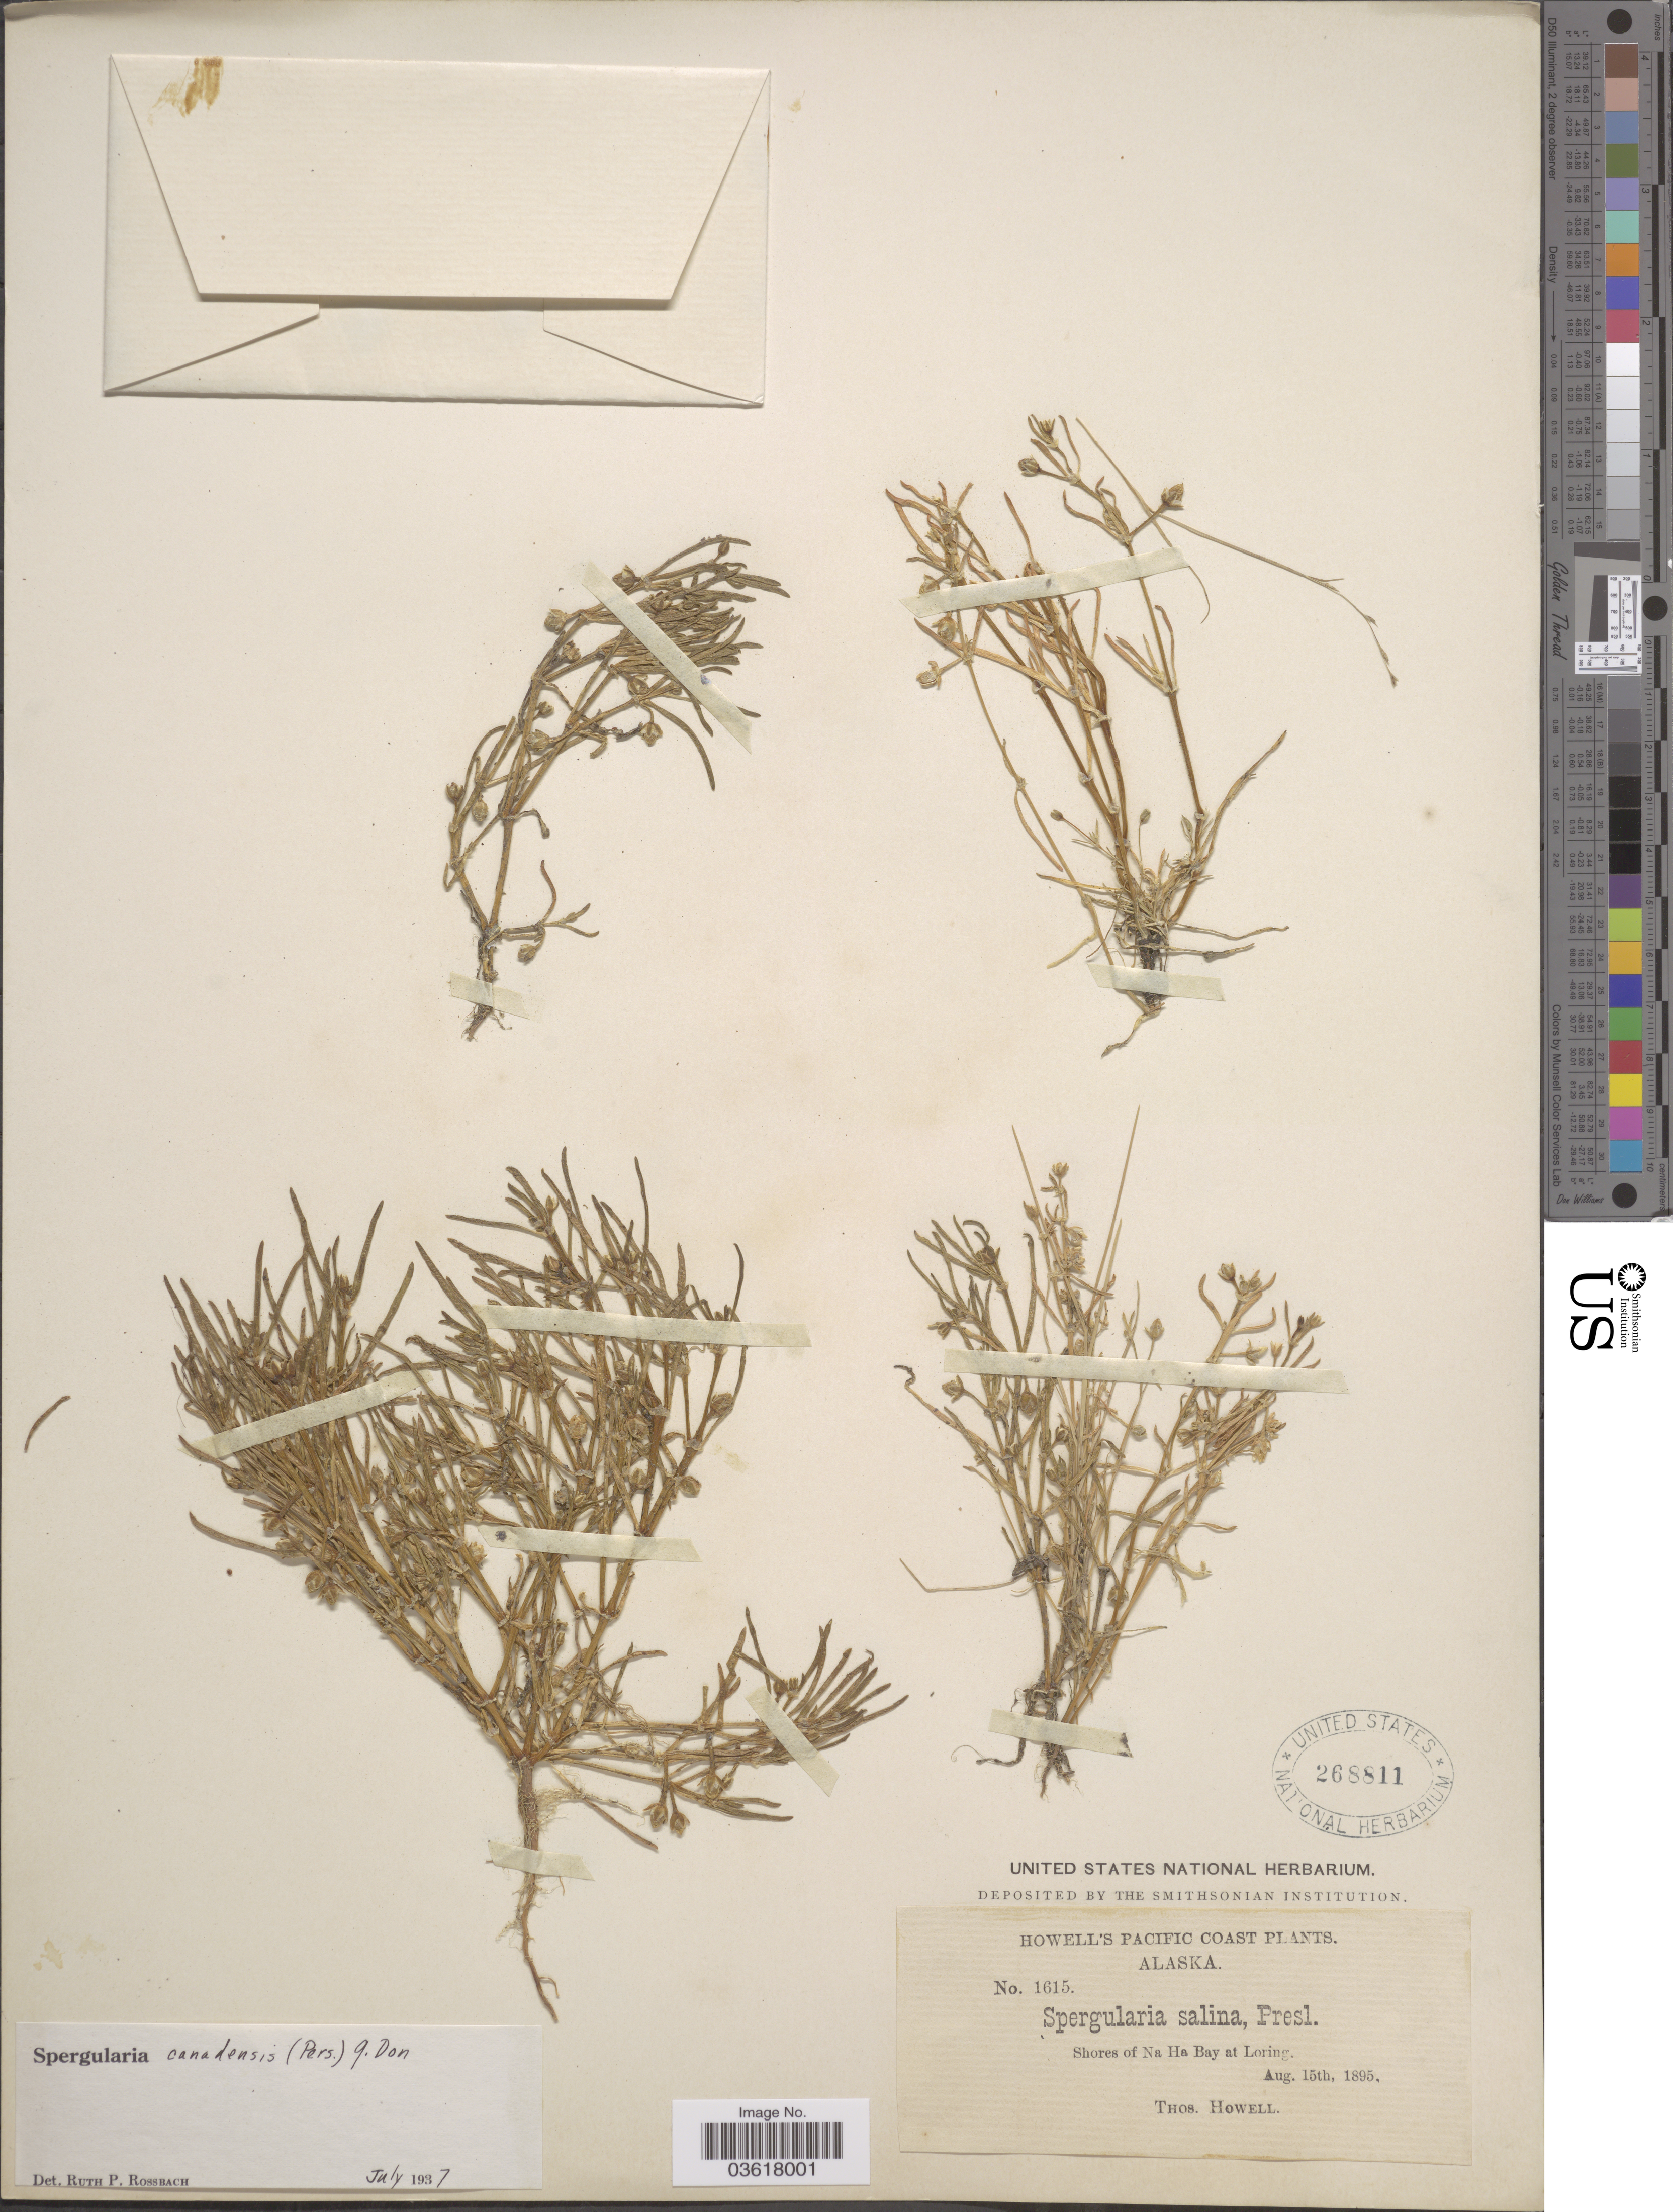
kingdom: Plantae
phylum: Tracheophyta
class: Magnoliopsida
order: Caryophyllales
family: Caryophyllaceae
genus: Spergularia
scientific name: Spergularia canadensis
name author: (Pers.) G. Don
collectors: T. Howell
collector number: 1615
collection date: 1895-08-15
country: United States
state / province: Alaska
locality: Pacific Coast. Shores of Na Ha Bay at Loring.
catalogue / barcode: US 268811